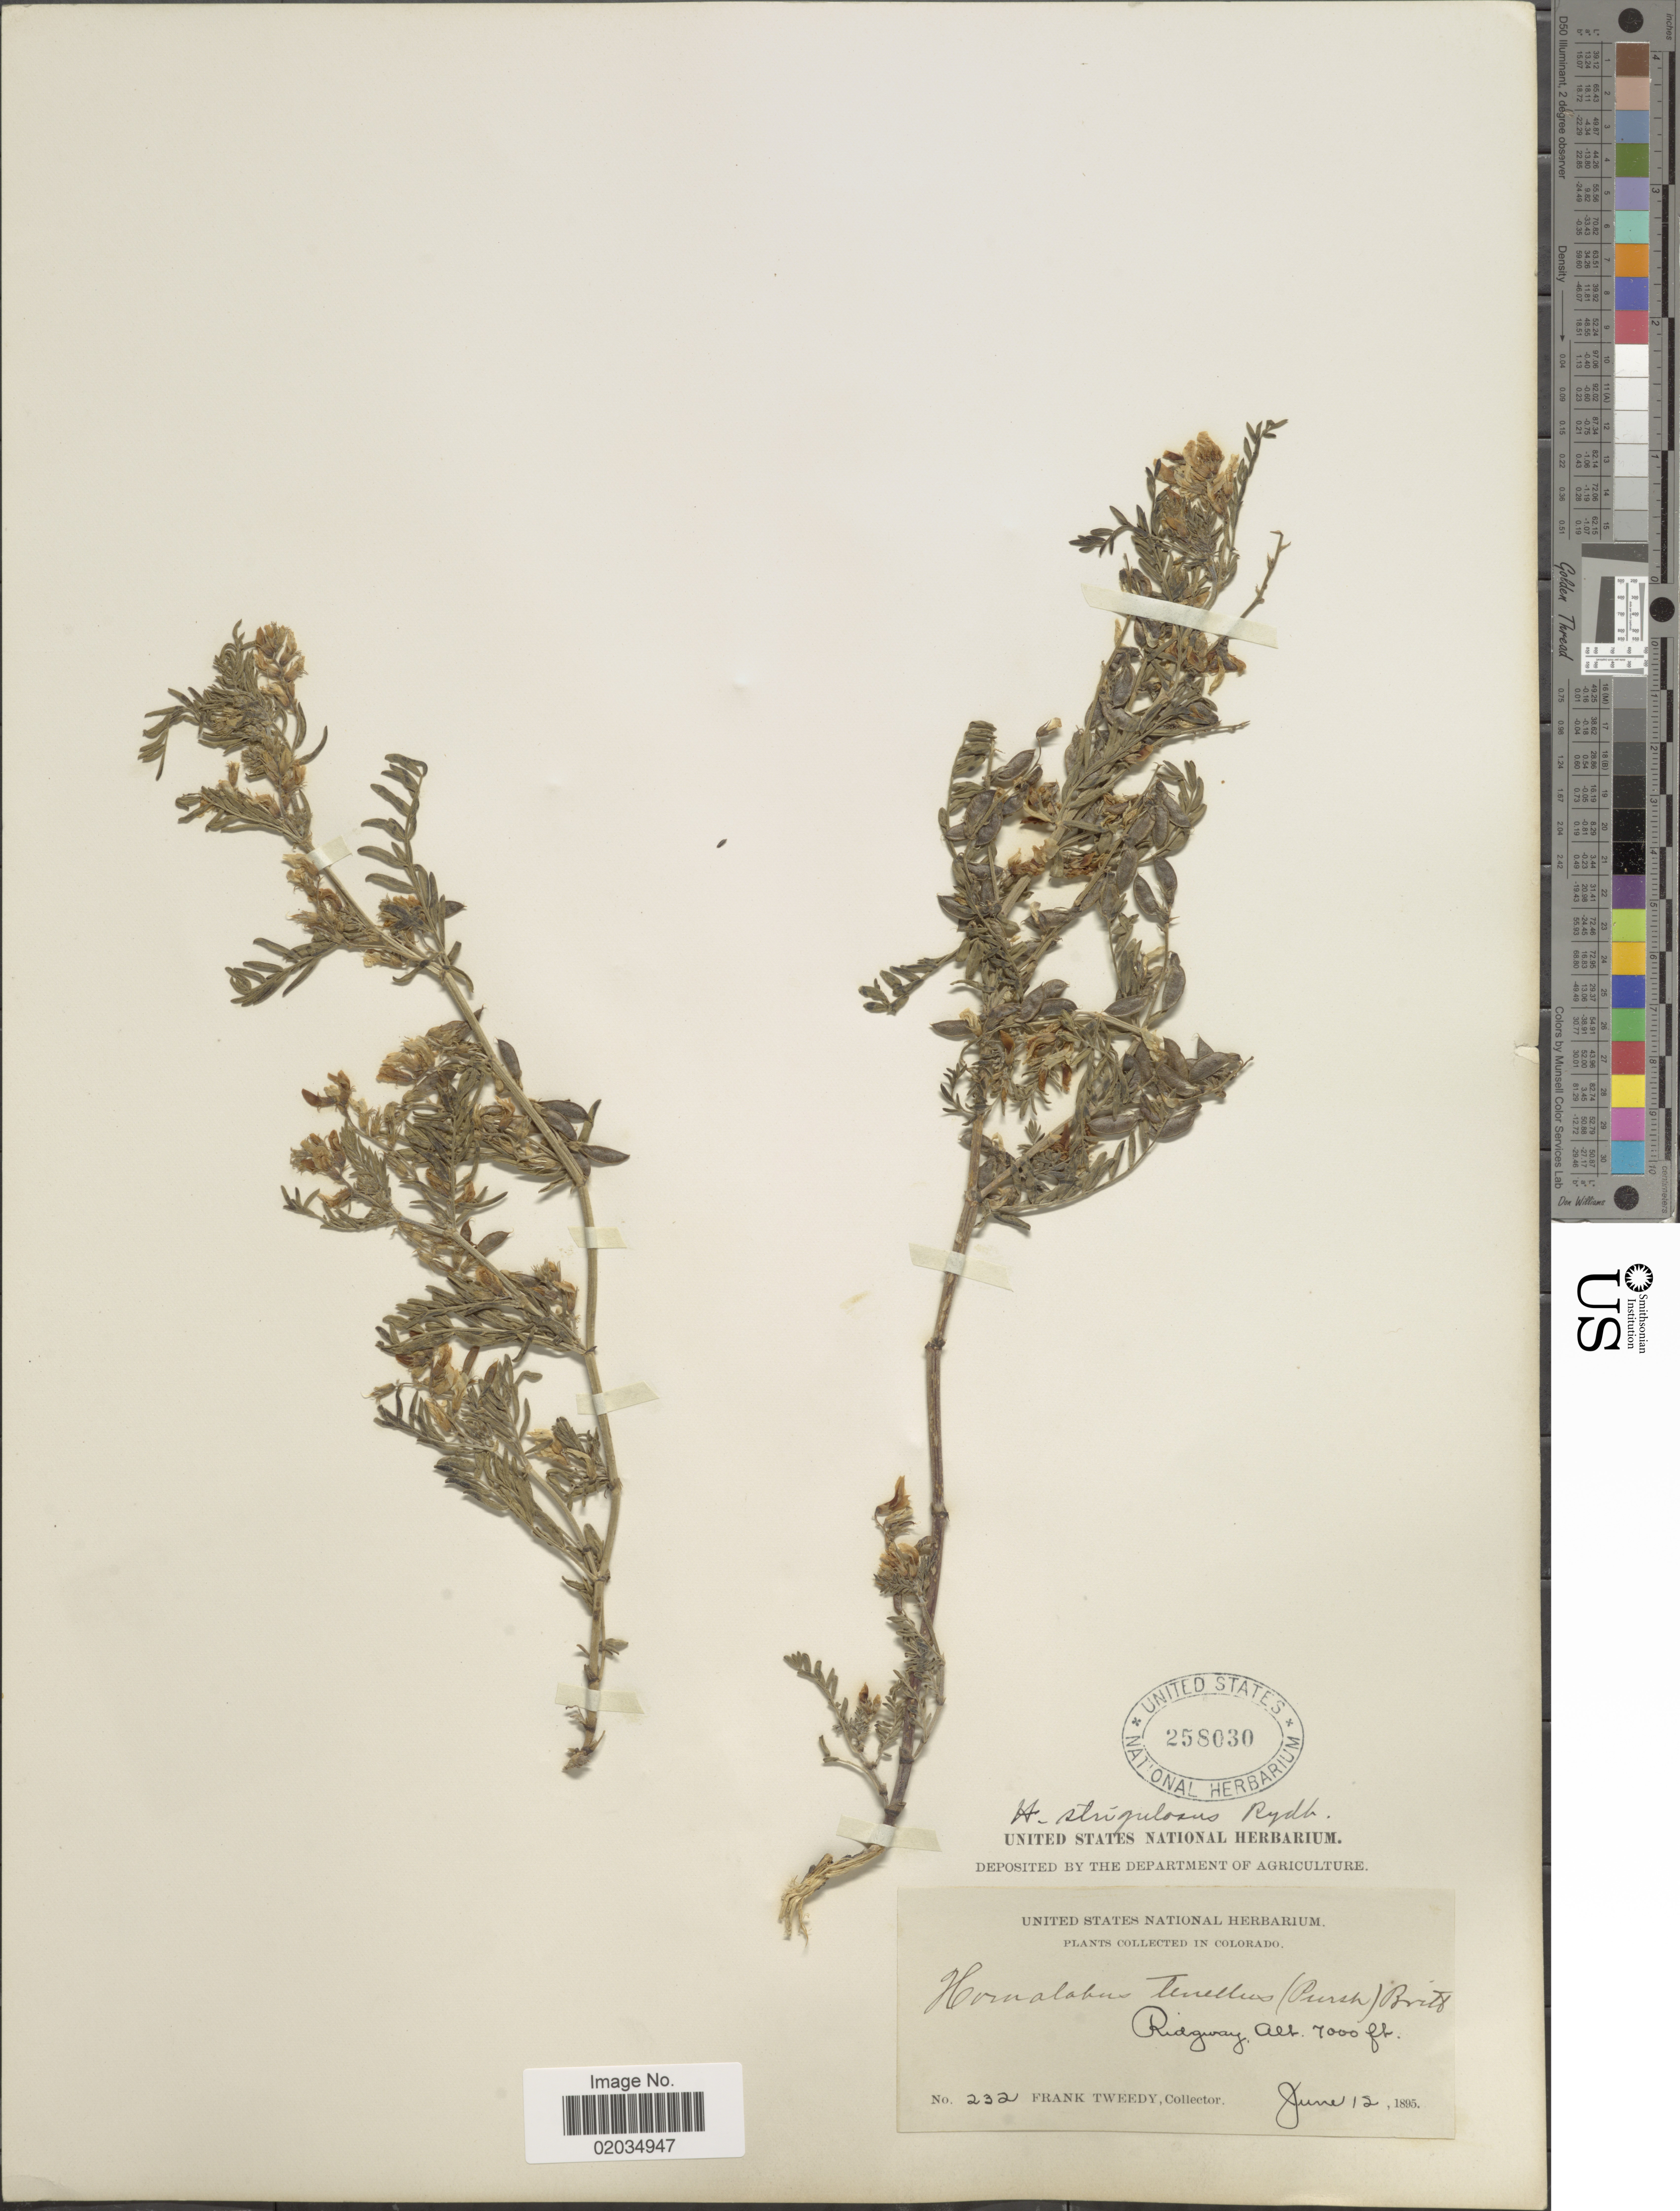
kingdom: Plantae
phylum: Tracheophyta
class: Magnoliopsida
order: Fabales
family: Fabaceae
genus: Astragalus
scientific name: Astragalus strigulosus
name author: Kunth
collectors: F. Tweedy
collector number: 232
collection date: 1895-06-12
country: United States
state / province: Colorado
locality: Ridgway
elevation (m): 2134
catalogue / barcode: US 258030